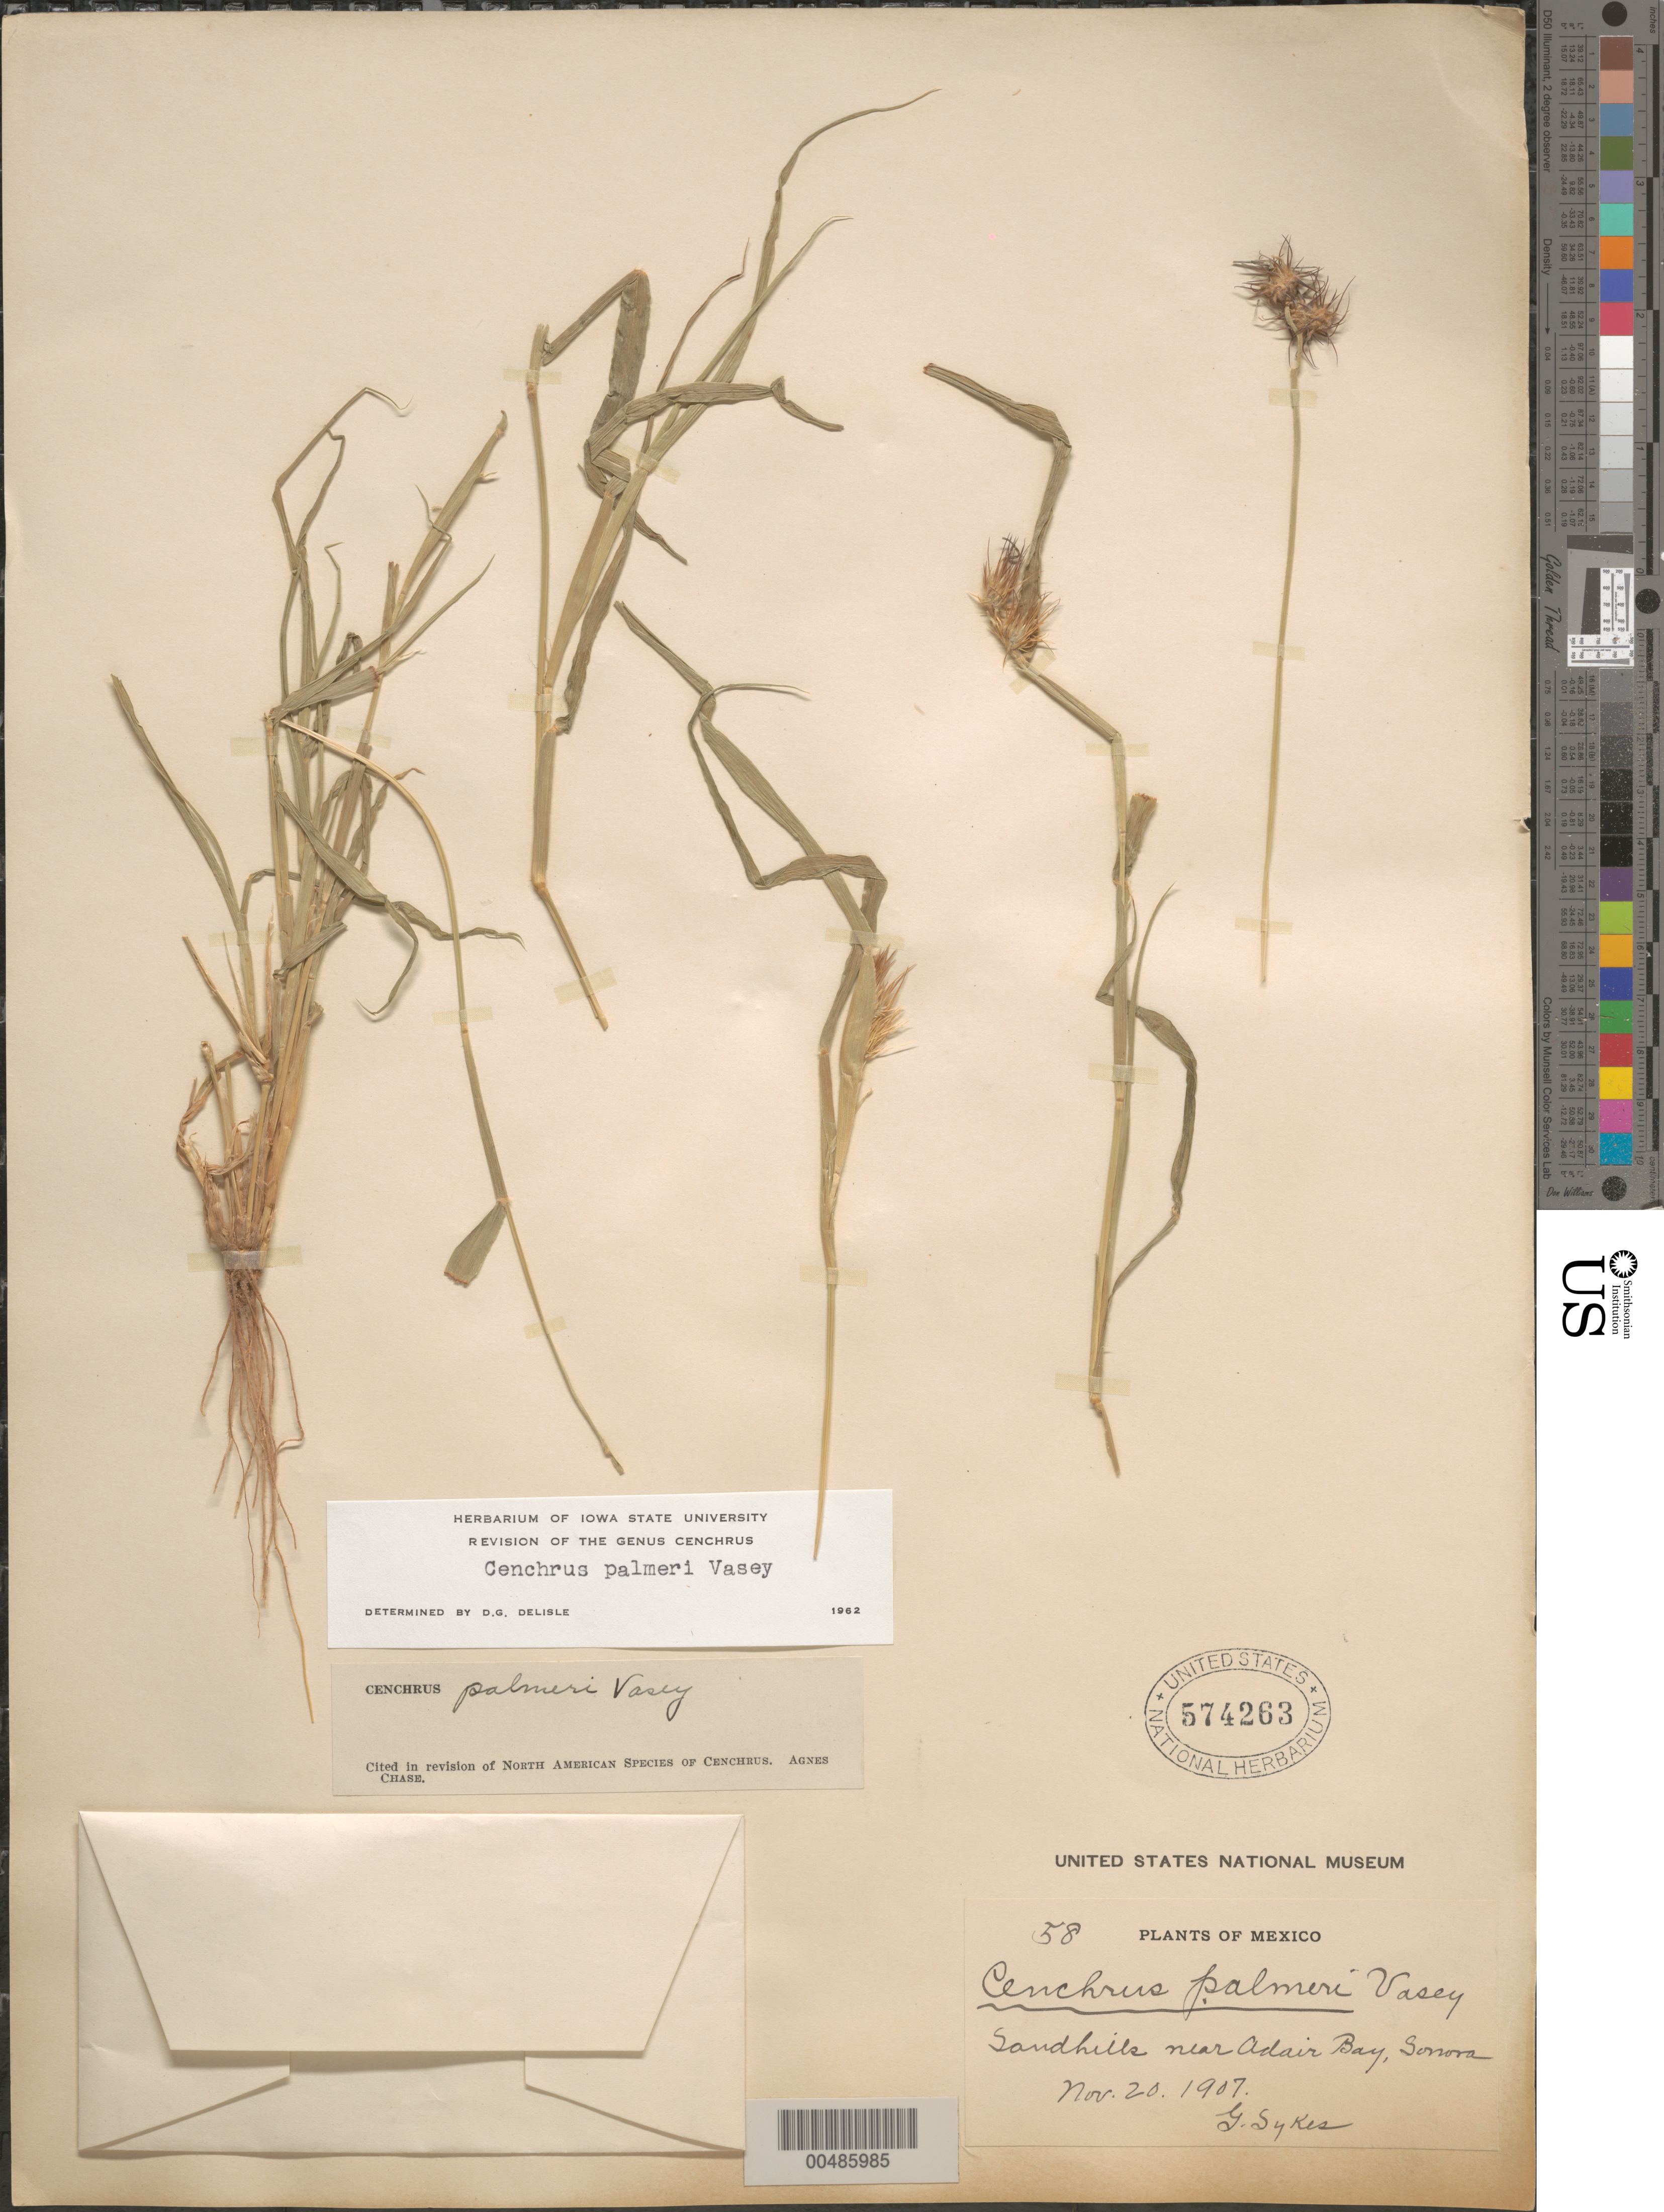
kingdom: Plantae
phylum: Tracheophyta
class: Liliopsida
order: Poales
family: Poaceae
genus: Cenchrus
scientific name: Cenchrus palmeri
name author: Vasey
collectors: G. Sykes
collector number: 58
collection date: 1907-11-20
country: Mexico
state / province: Sonora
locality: Sandhills near Adair Bay.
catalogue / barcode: US 574263